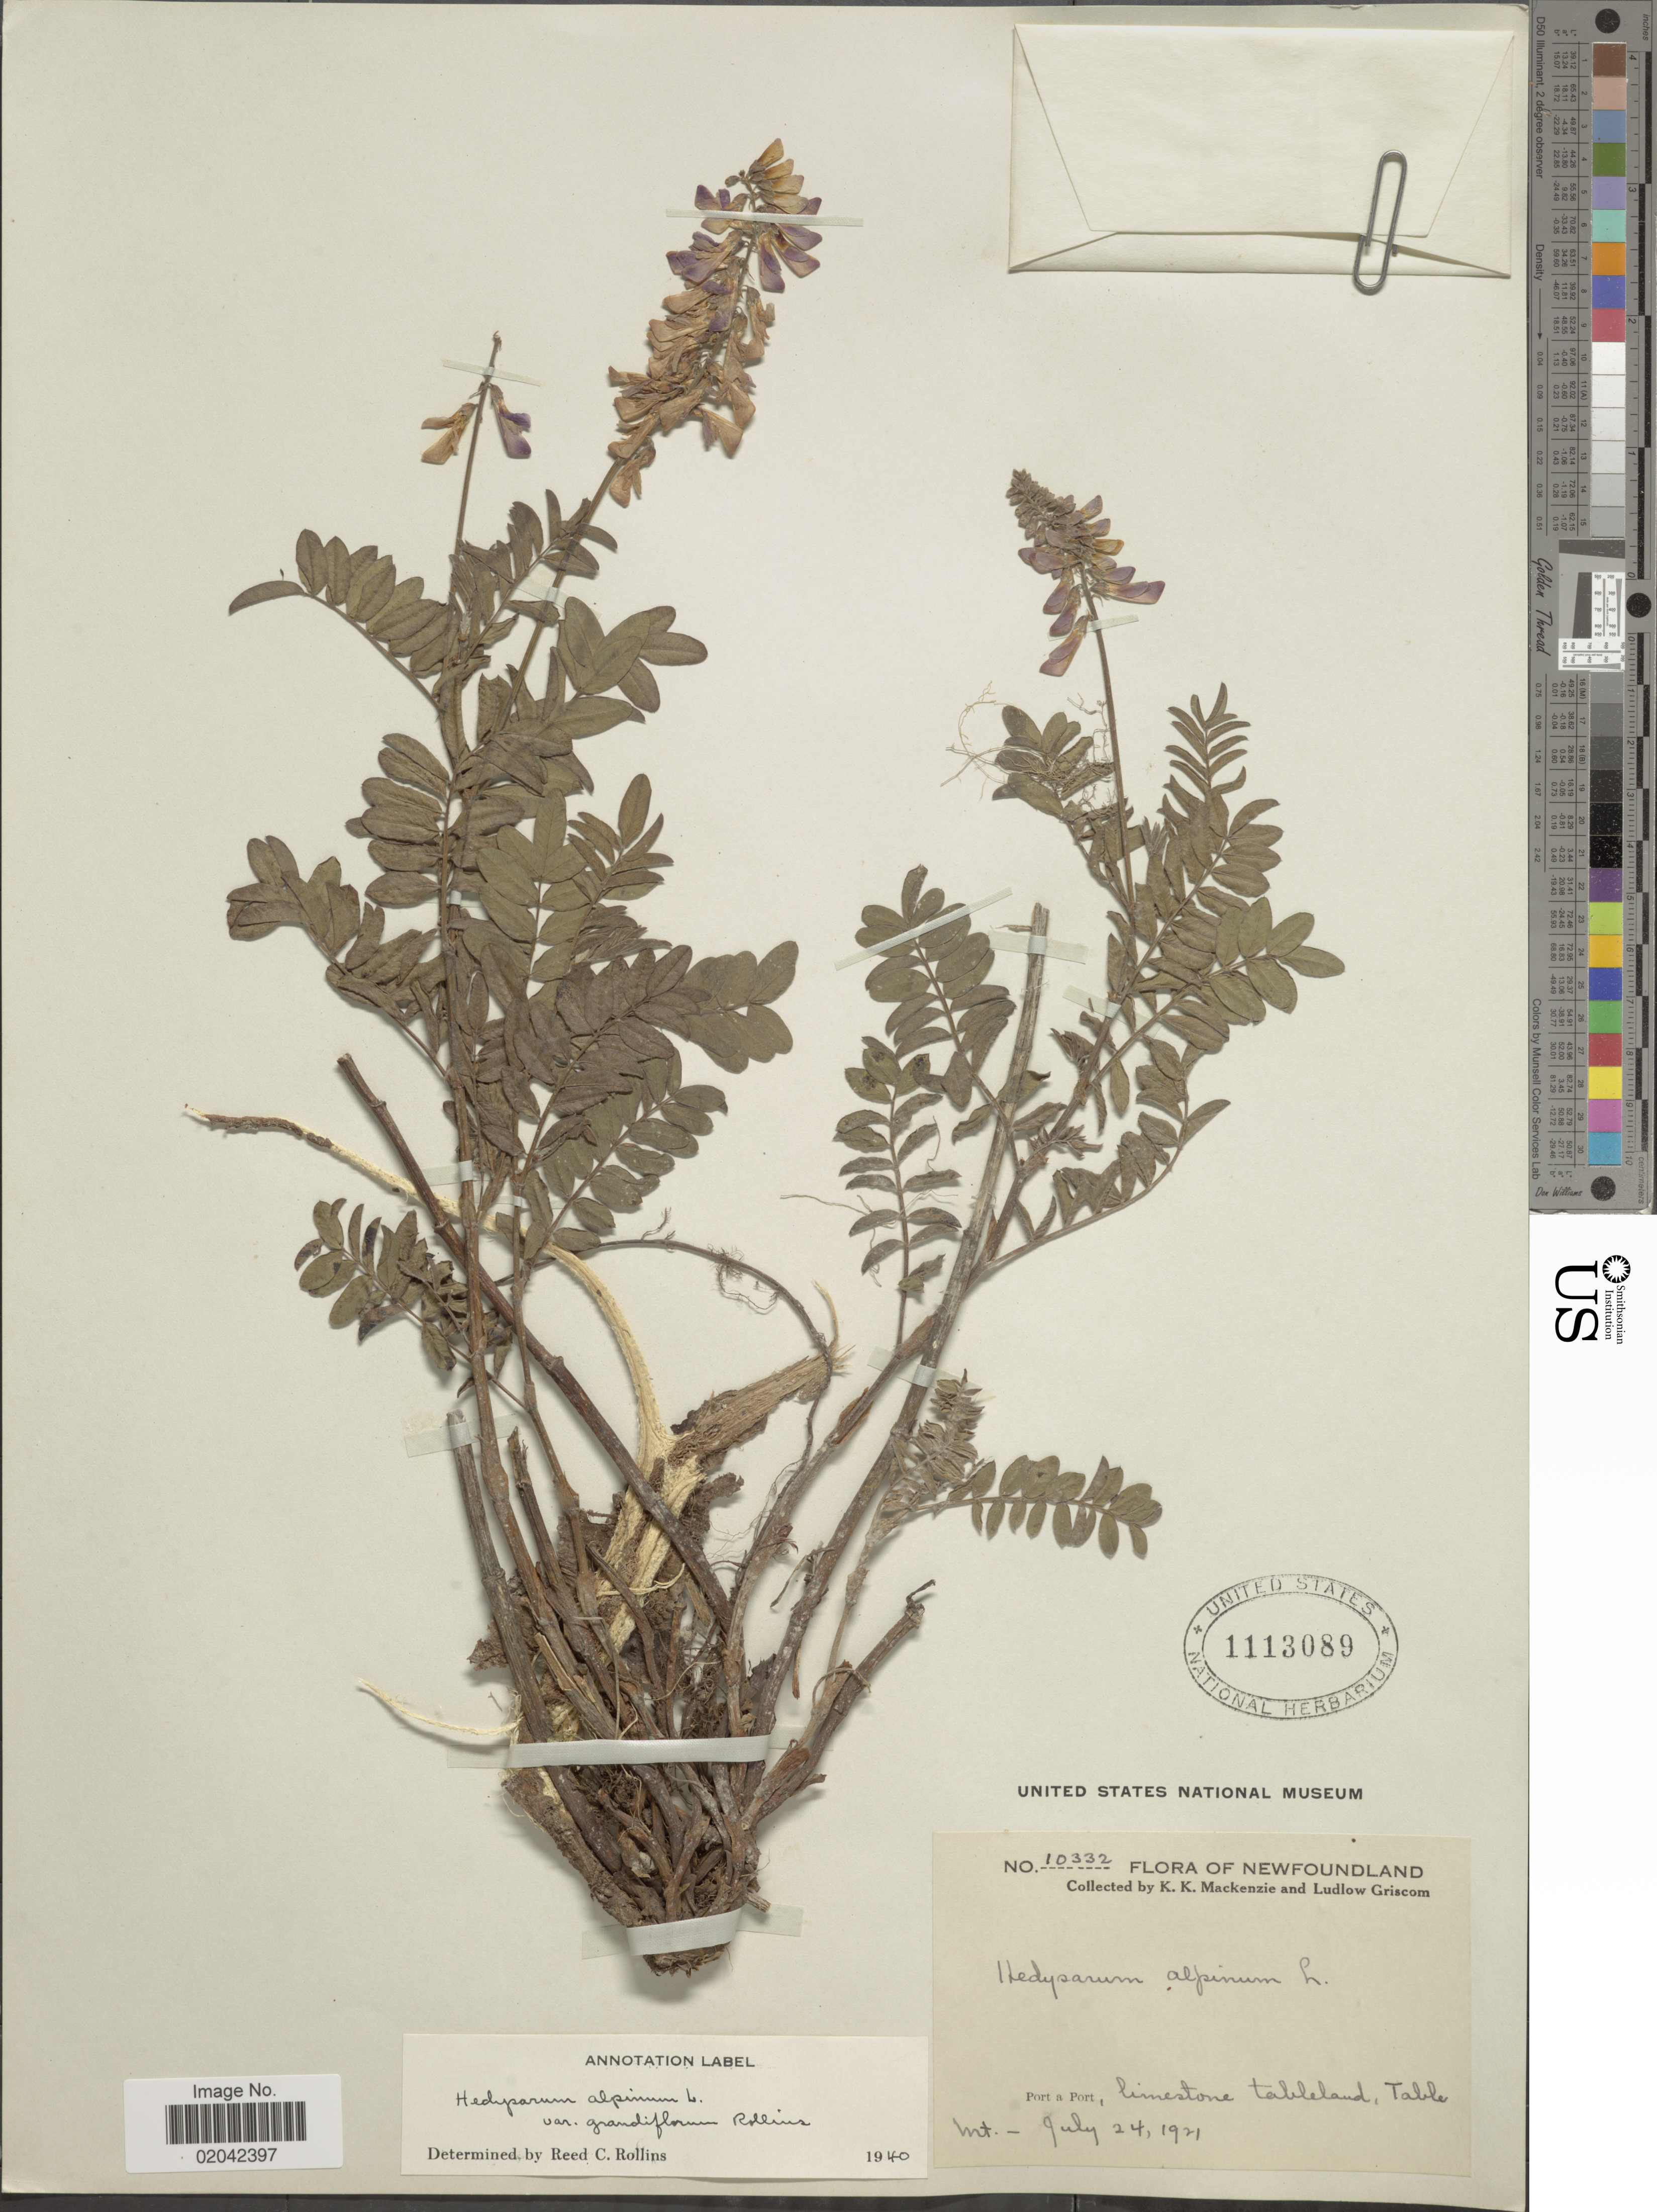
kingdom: Plantae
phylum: Tracheophyta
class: Magnoliopsida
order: Fabales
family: Fabaceae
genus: Hedysarum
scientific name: Hedysarum alpinum var. grandiflorum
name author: Rollins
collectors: K. K. Mackenzie & L. Griscom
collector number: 10332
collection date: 1921-07-24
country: Canada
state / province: Newfoundland and Labrador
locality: Port a Port, Table Mt.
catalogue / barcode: US 1113089